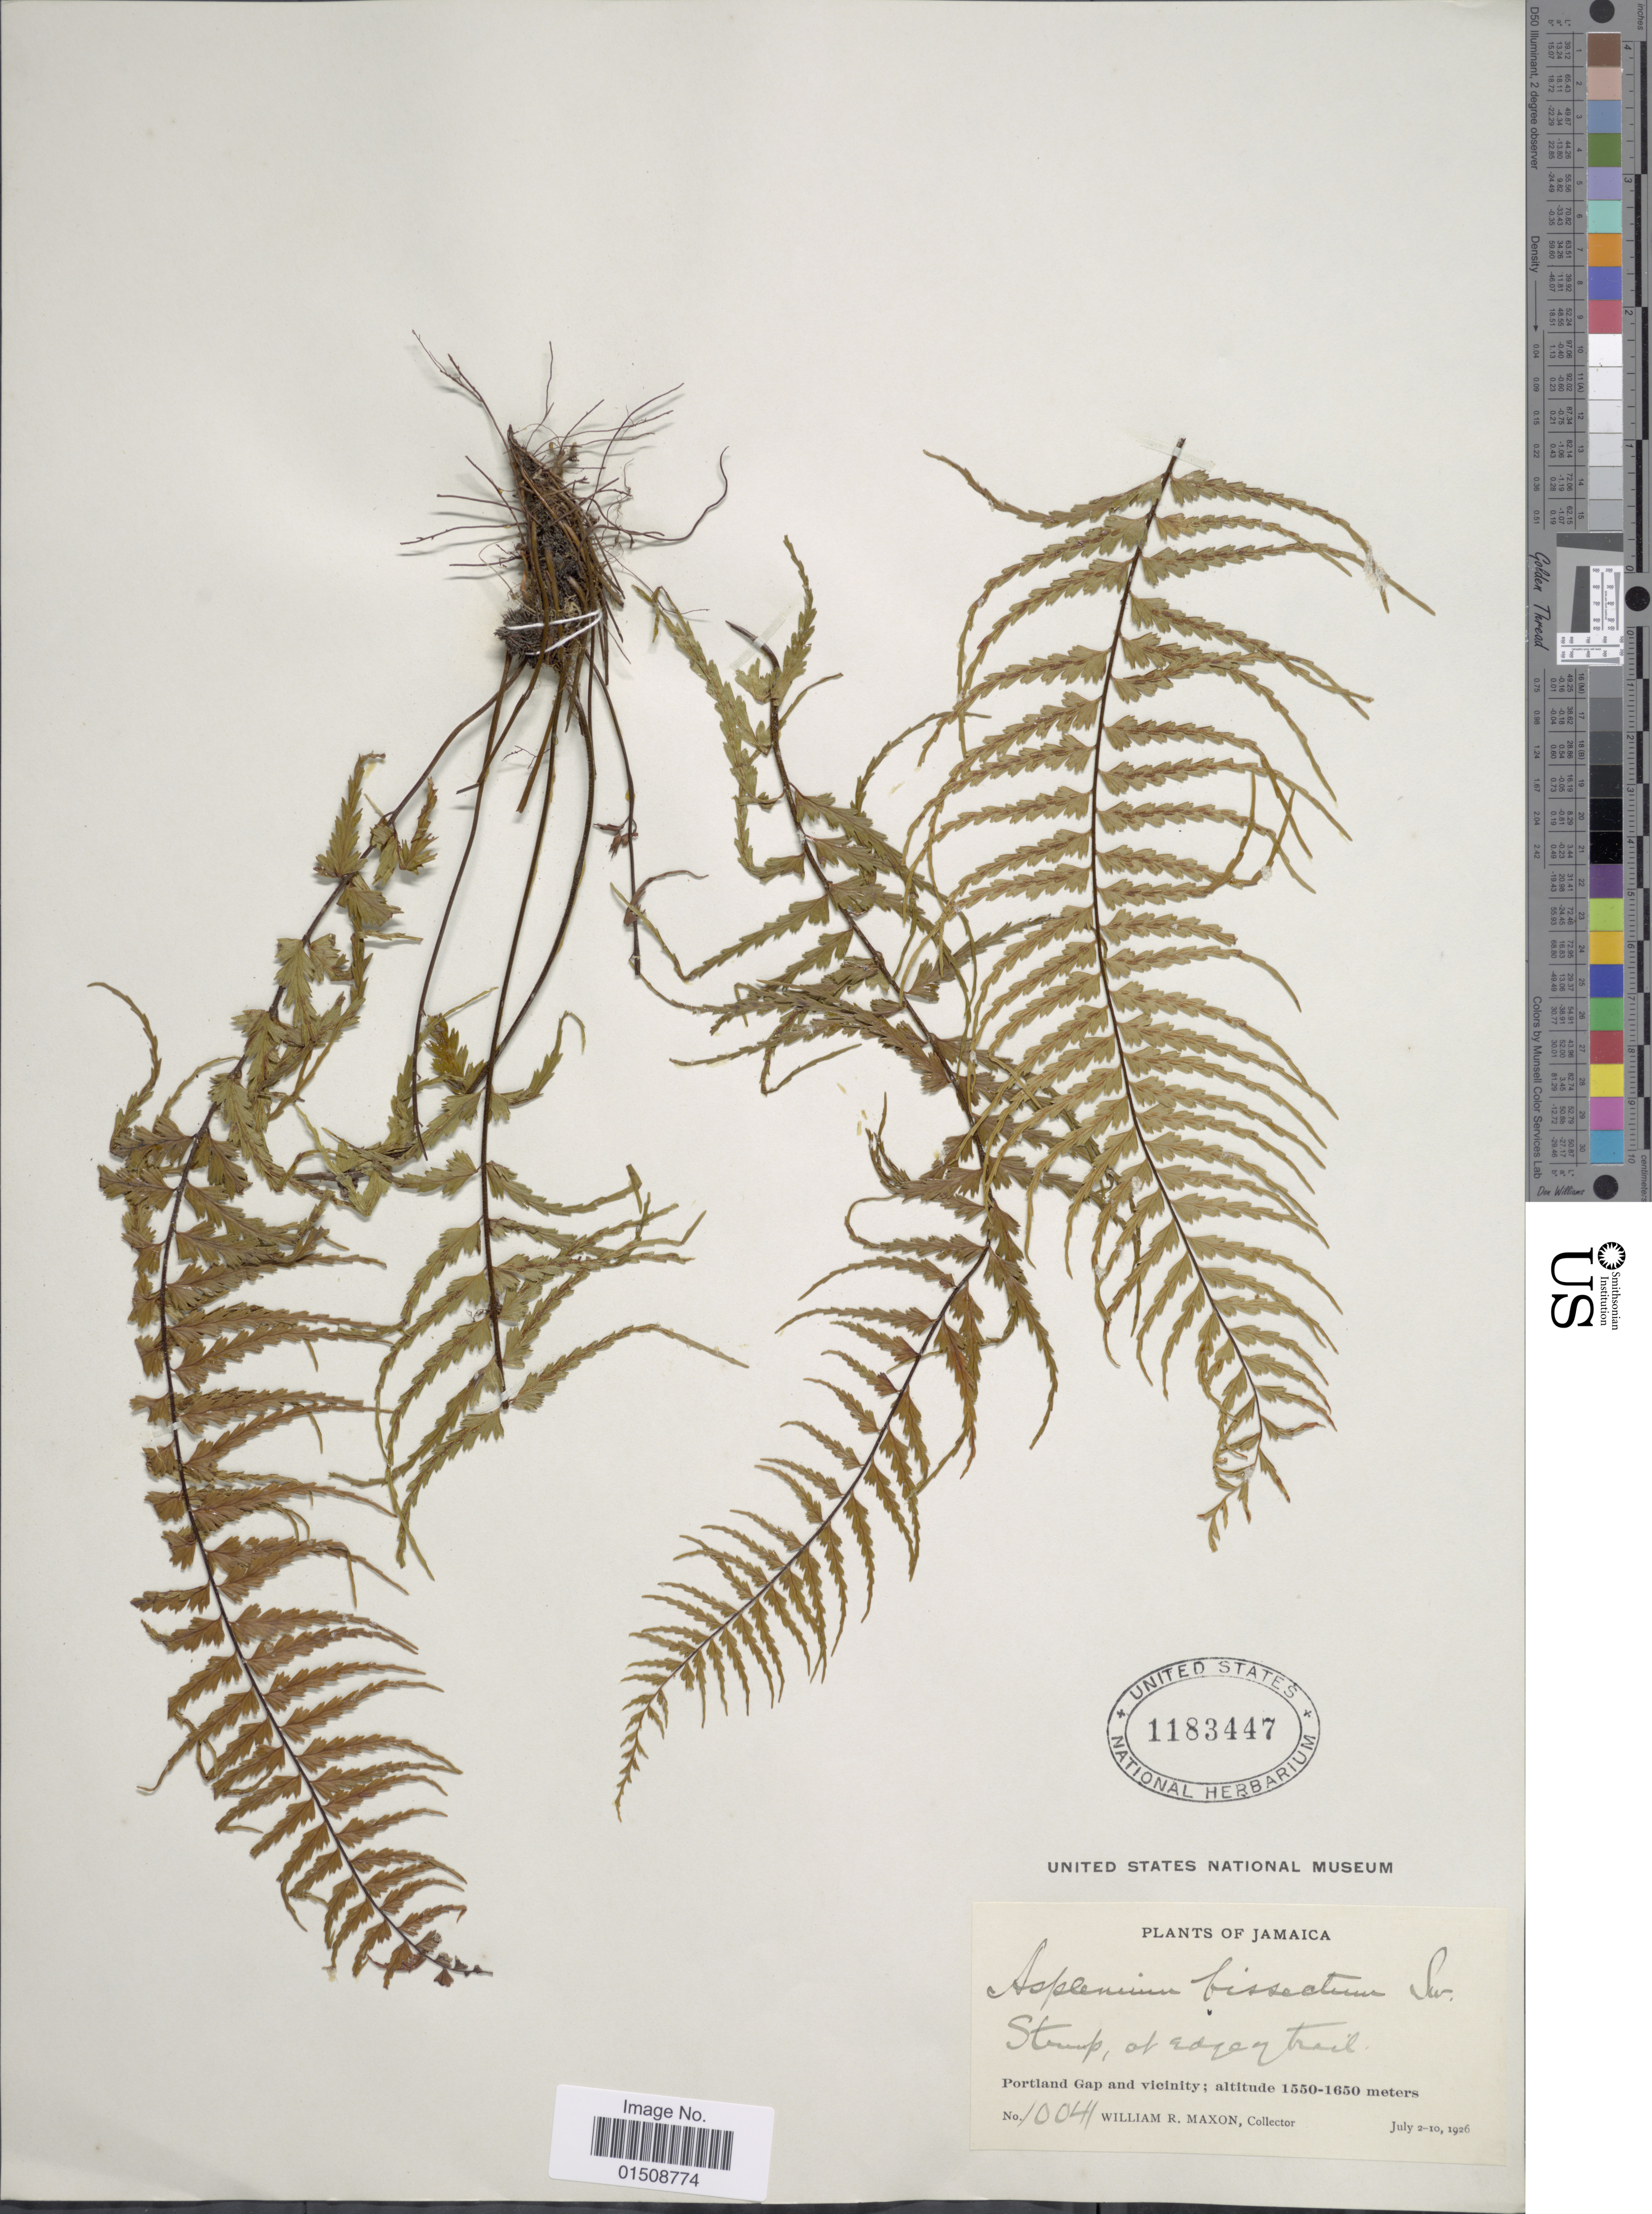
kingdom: Plantae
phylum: Tracheophyta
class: Polypodiopsida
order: Polypodiales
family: Aspleniaceae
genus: Asplenium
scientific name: Asplenium dissectum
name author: Brack. in Wilkes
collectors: W. R. Maxon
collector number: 10041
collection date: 1926-07-02/1926-07-10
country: Jamaica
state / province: Portland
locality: Portland Gap and vicinity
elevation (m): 1550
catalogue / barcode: US 1183447